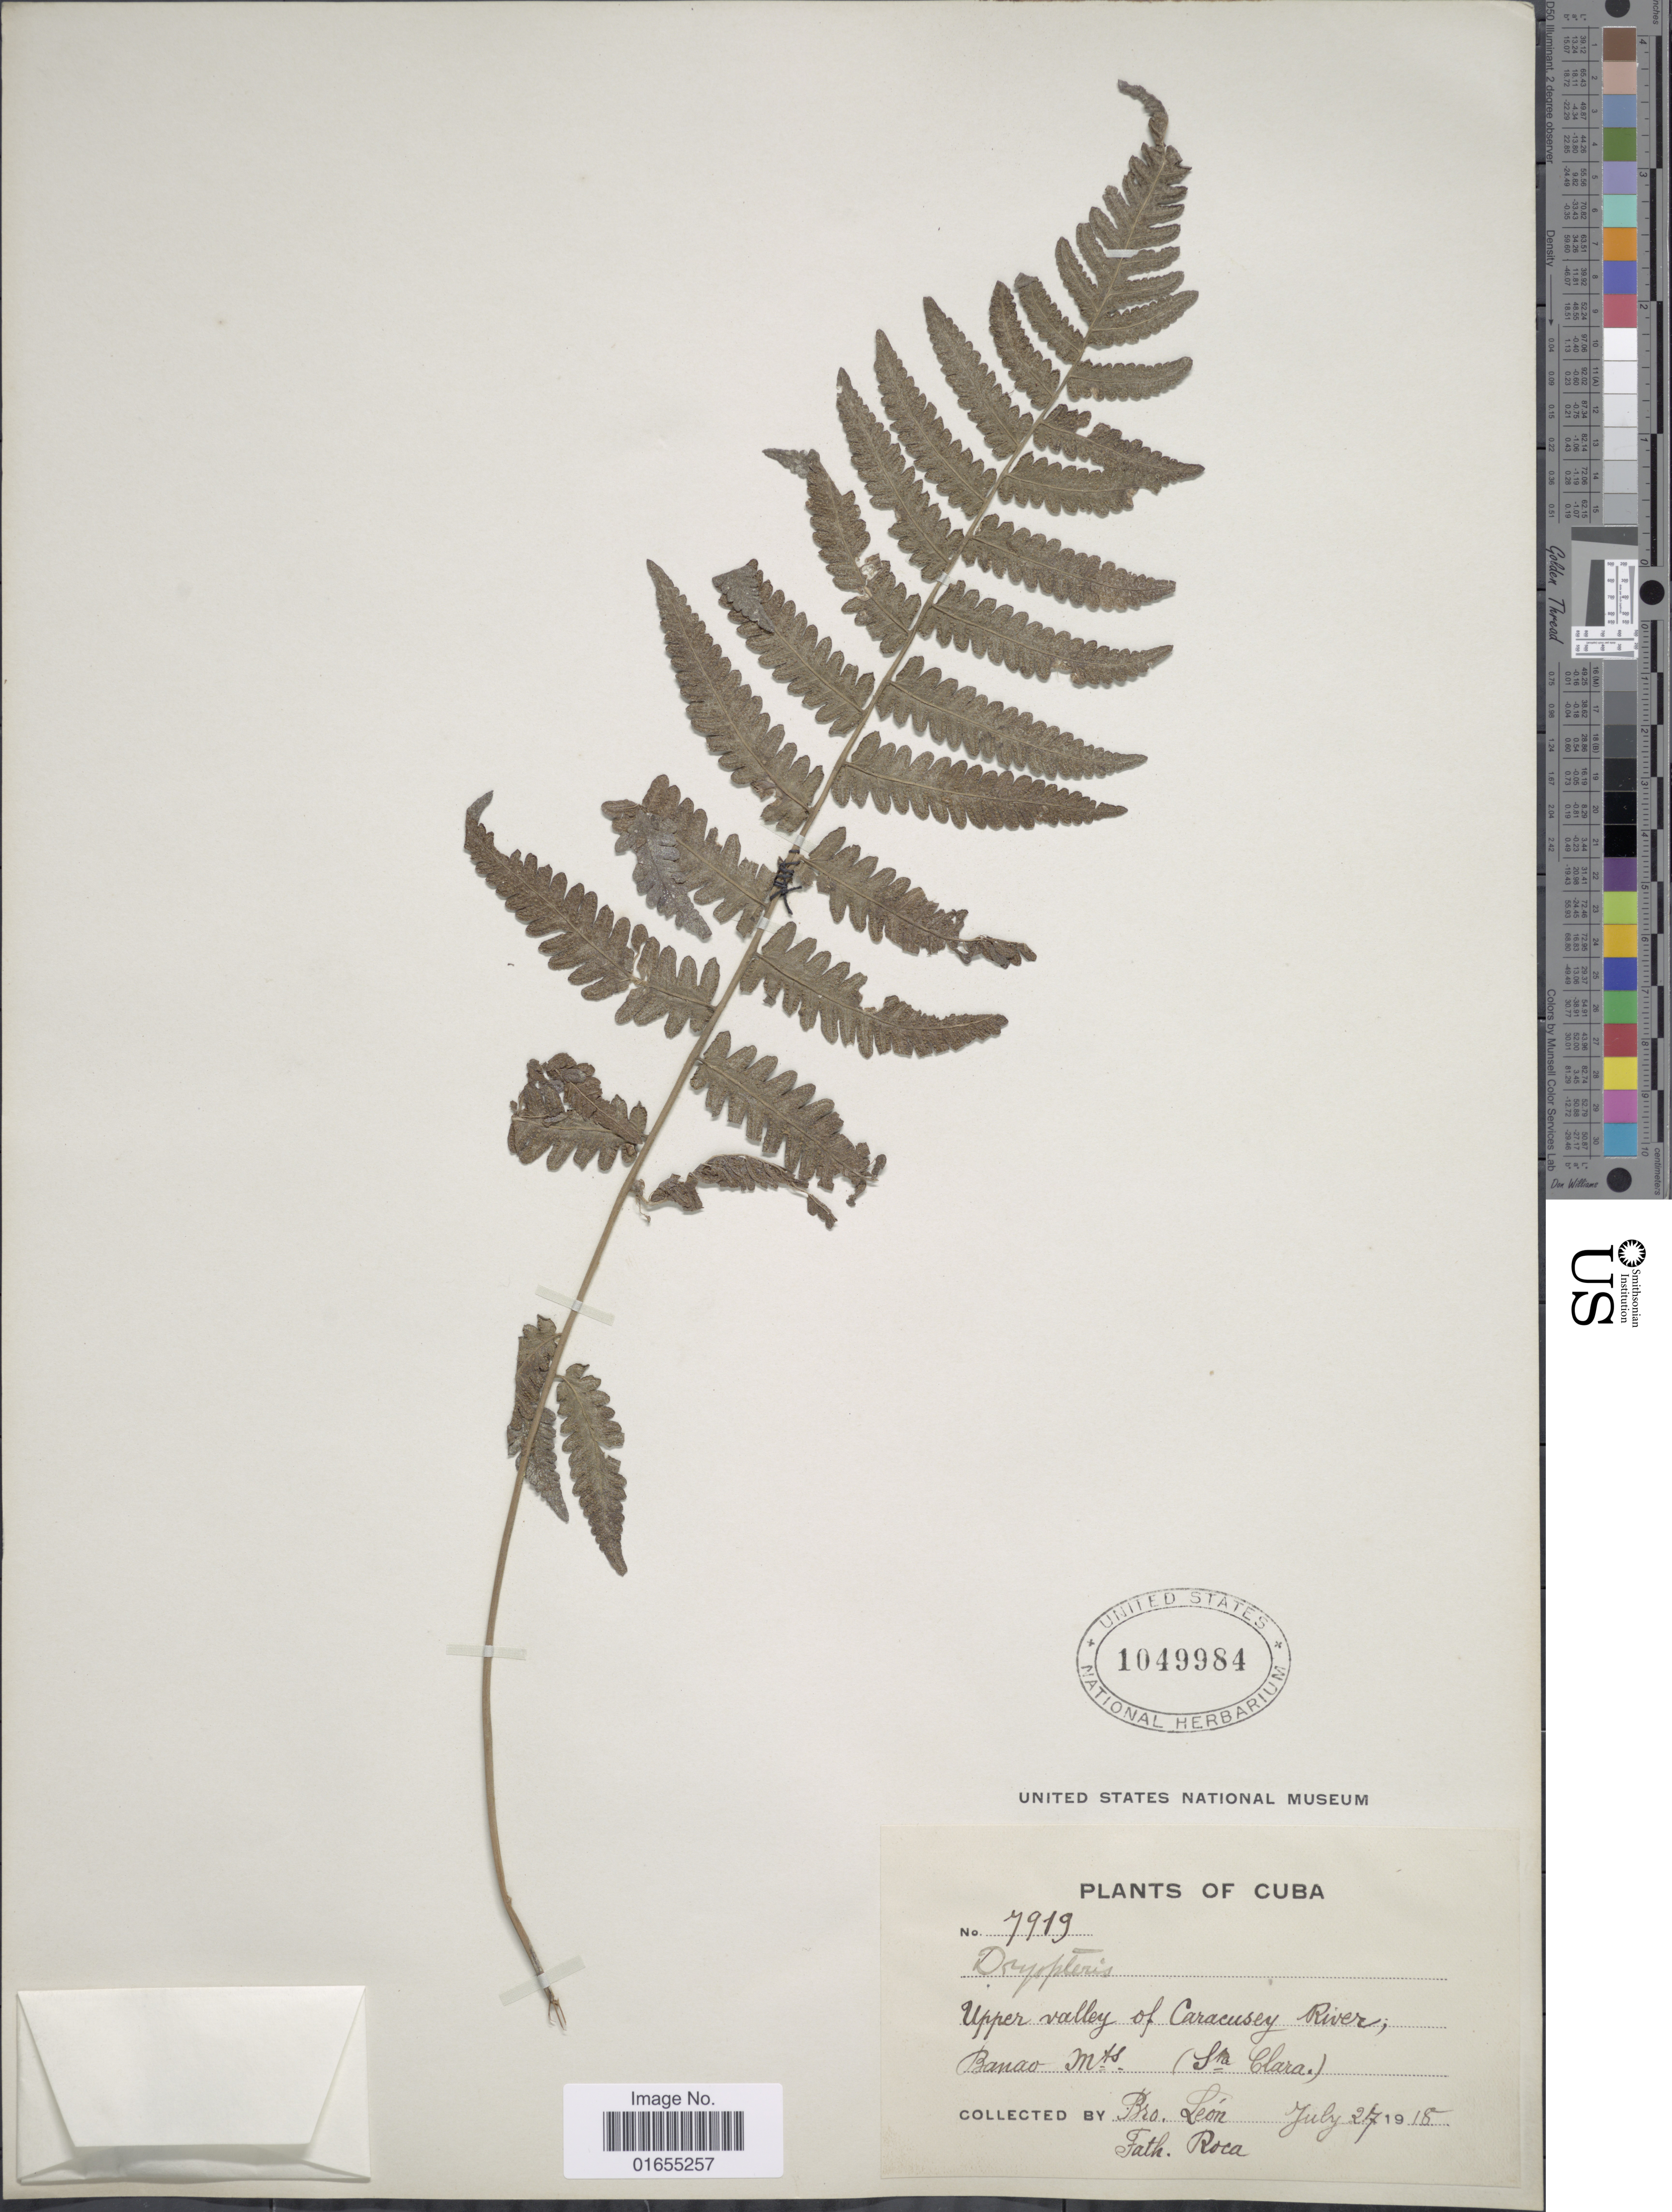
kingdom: Plantae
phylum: Tracheophyta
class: Polypodiopsida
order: Polypodiales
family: Thelypteridaceae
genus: Goniopteris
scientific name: Goniopteris sp.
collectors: Bro. León & M. Roca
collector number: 7919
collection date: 1918-07-27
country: Cuba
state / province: Las Villas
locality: Upper valley of Caracusey River, Banao Mts (St. Clara)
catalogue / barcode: US 1049984